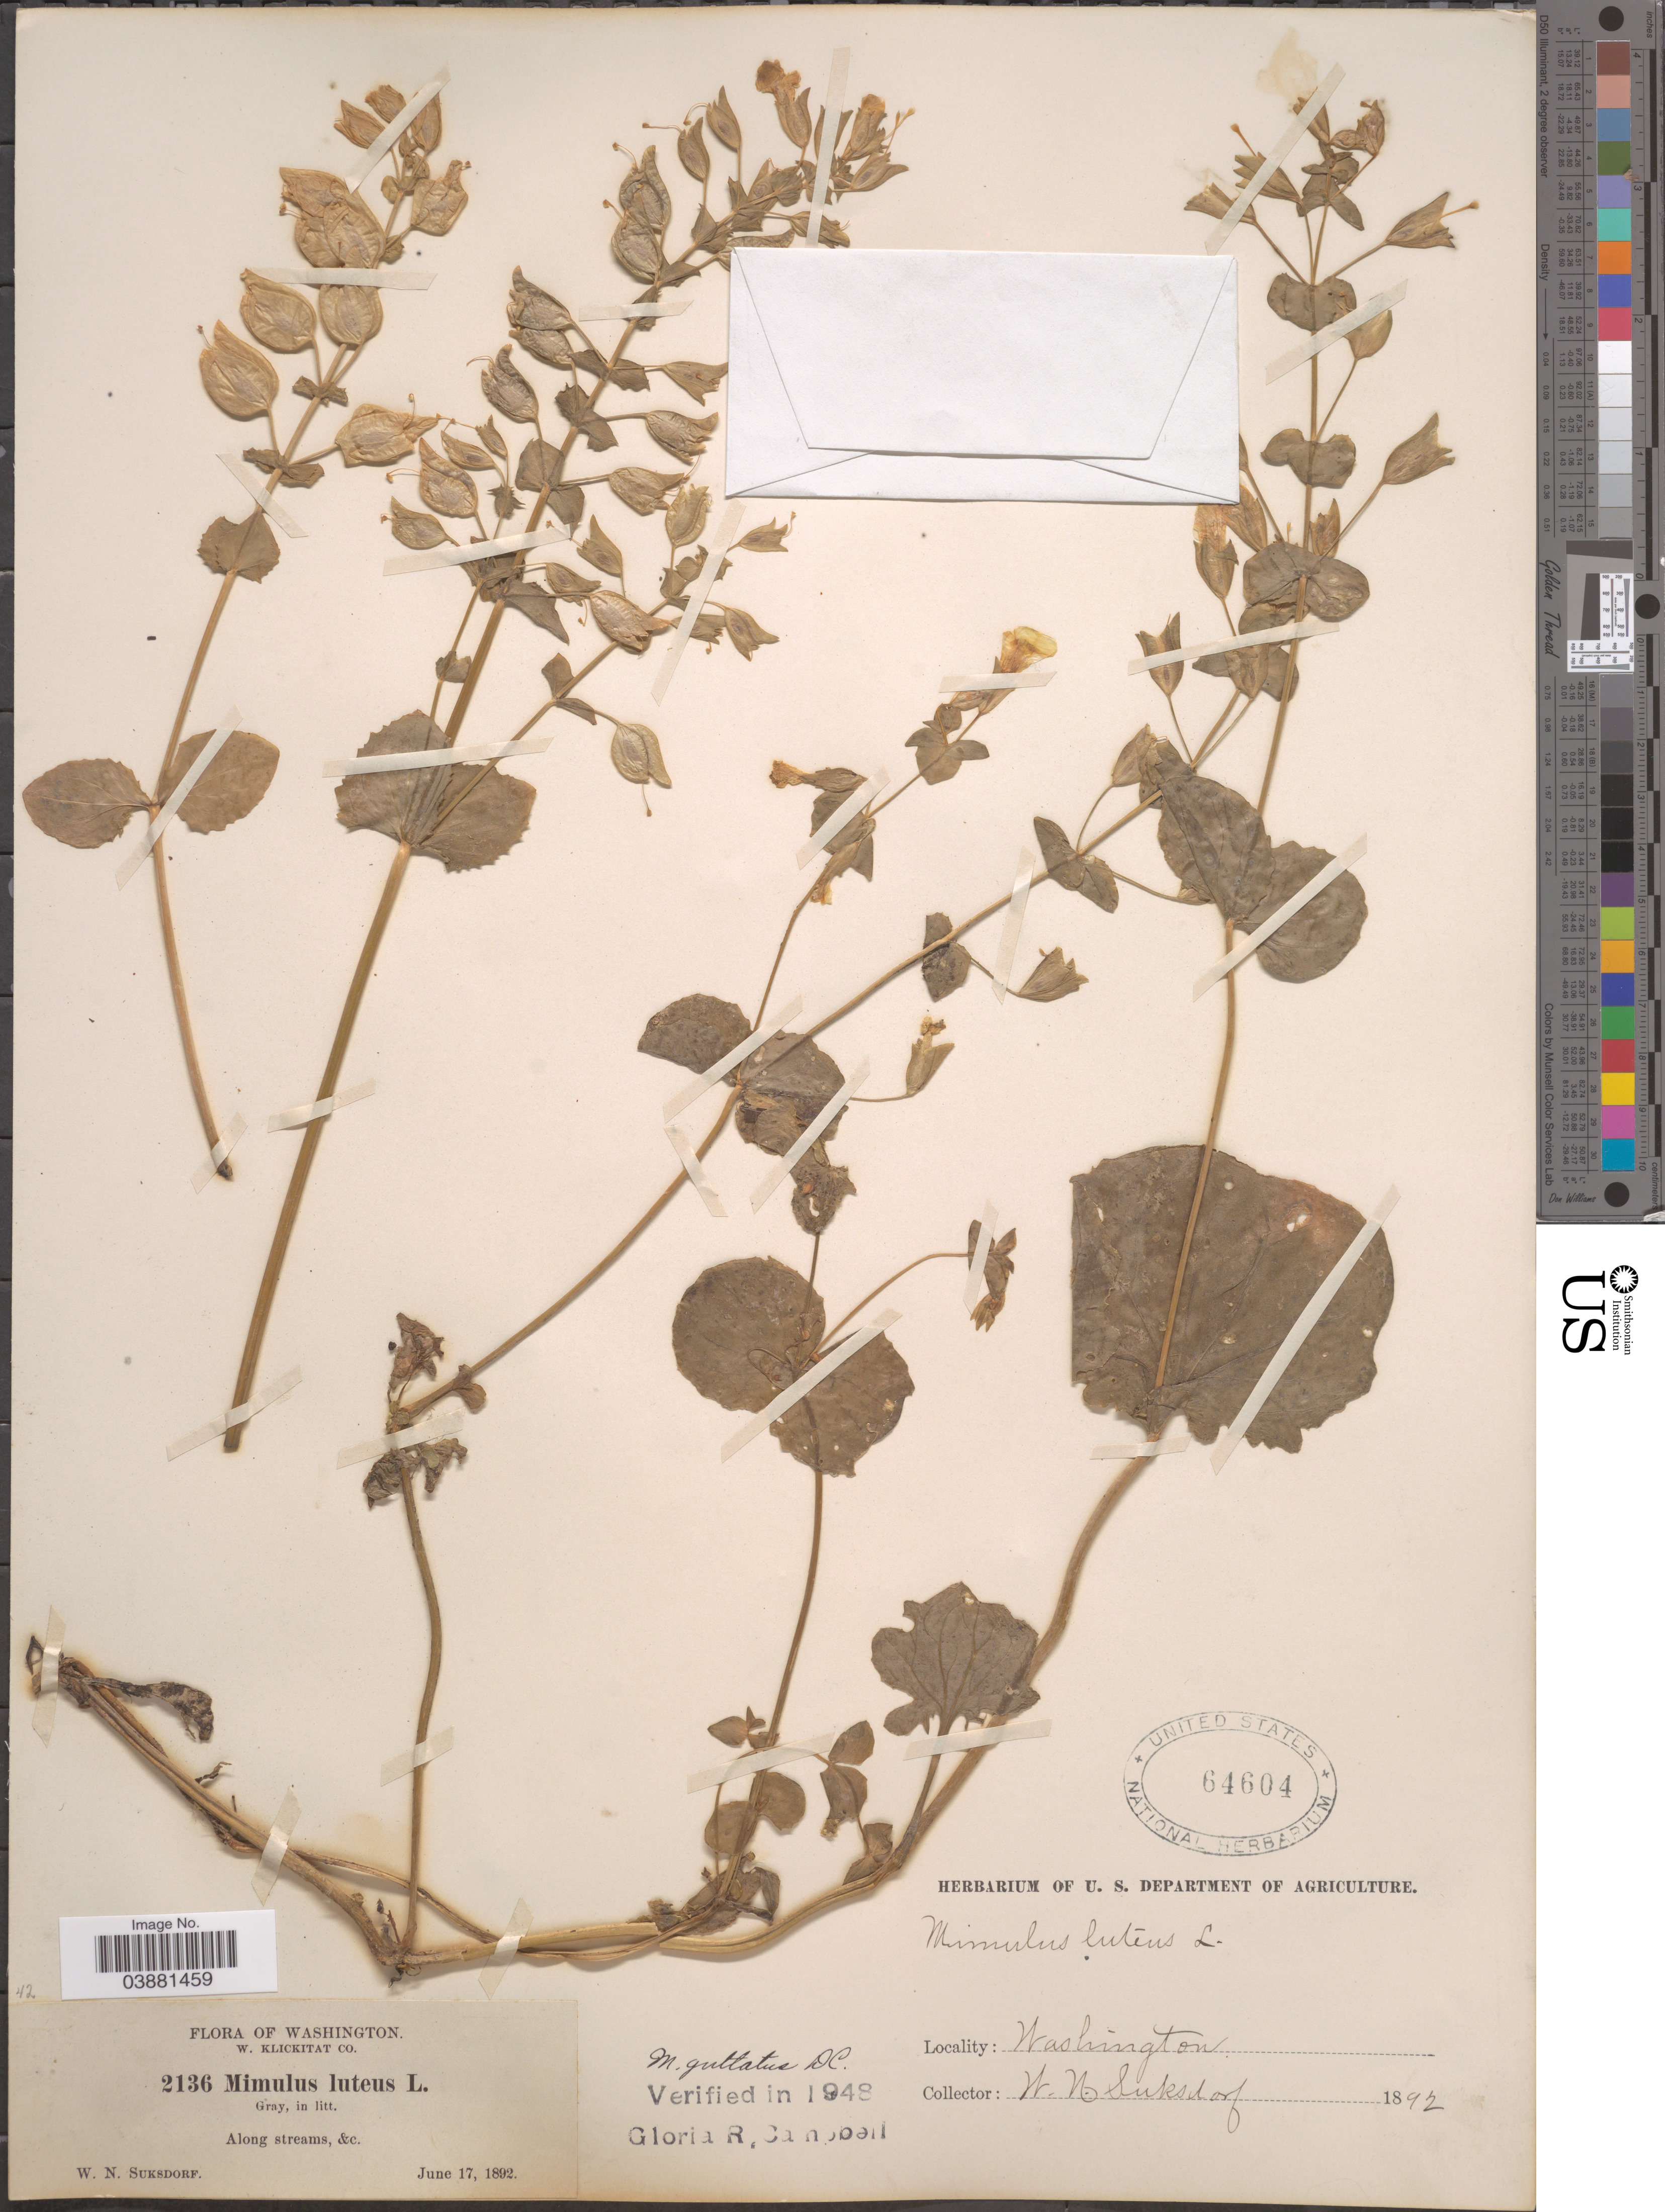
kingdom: Plantae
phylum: Tracheophyta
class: Magnoliopsida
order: Lamiales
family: Phrymaceae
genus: Mimulus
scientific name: Mimulus guttatus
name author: DC.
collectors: W. N. Suksdorf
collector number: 2136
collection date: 1892-06-17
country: United States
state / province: Washington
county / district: Klickitat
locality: W. Klickitat Co. Along streams.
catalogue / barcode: US 64604